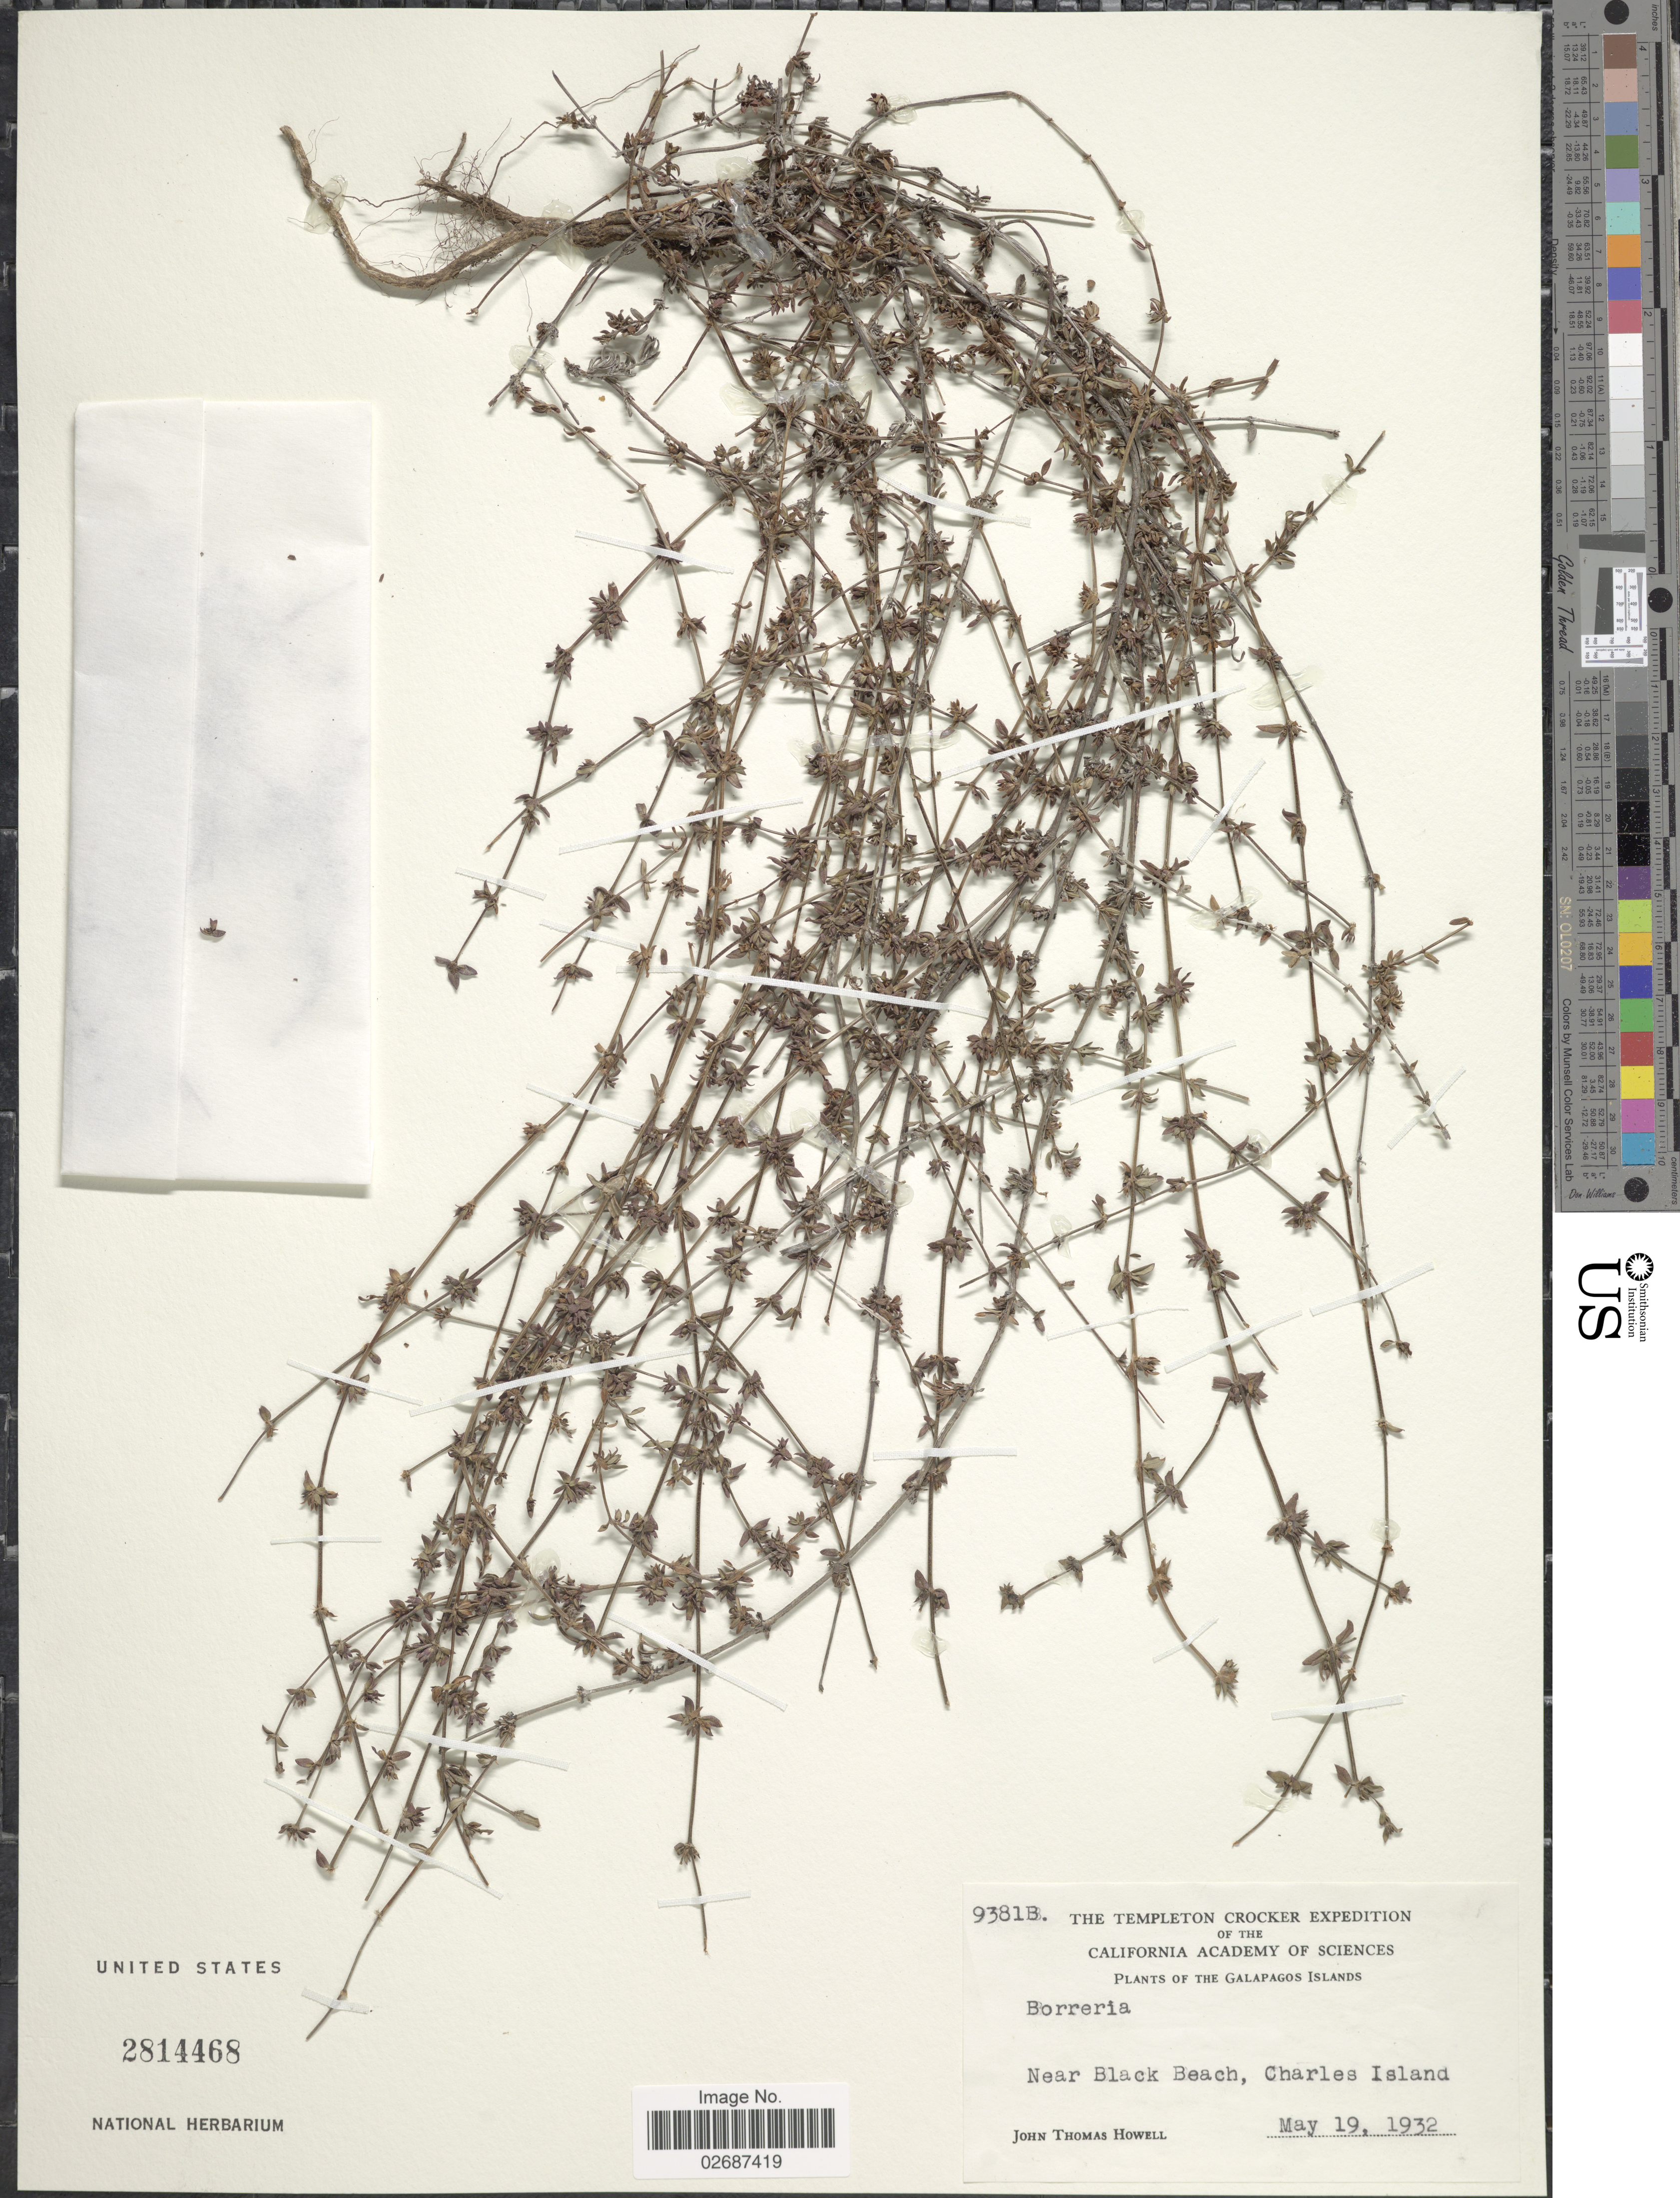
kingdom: Plantae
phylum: Tracheophyta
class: Magnoliopsida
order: Gentianales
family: Rubiaceae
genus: Borreria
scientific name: Borreria sp.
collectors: J. T. Howell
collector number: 9381B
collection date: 1932-05-19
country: Ecuador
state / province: Colón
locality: Galapagos Islands, near Black Beach, Charles Island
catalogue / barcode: US 2814468